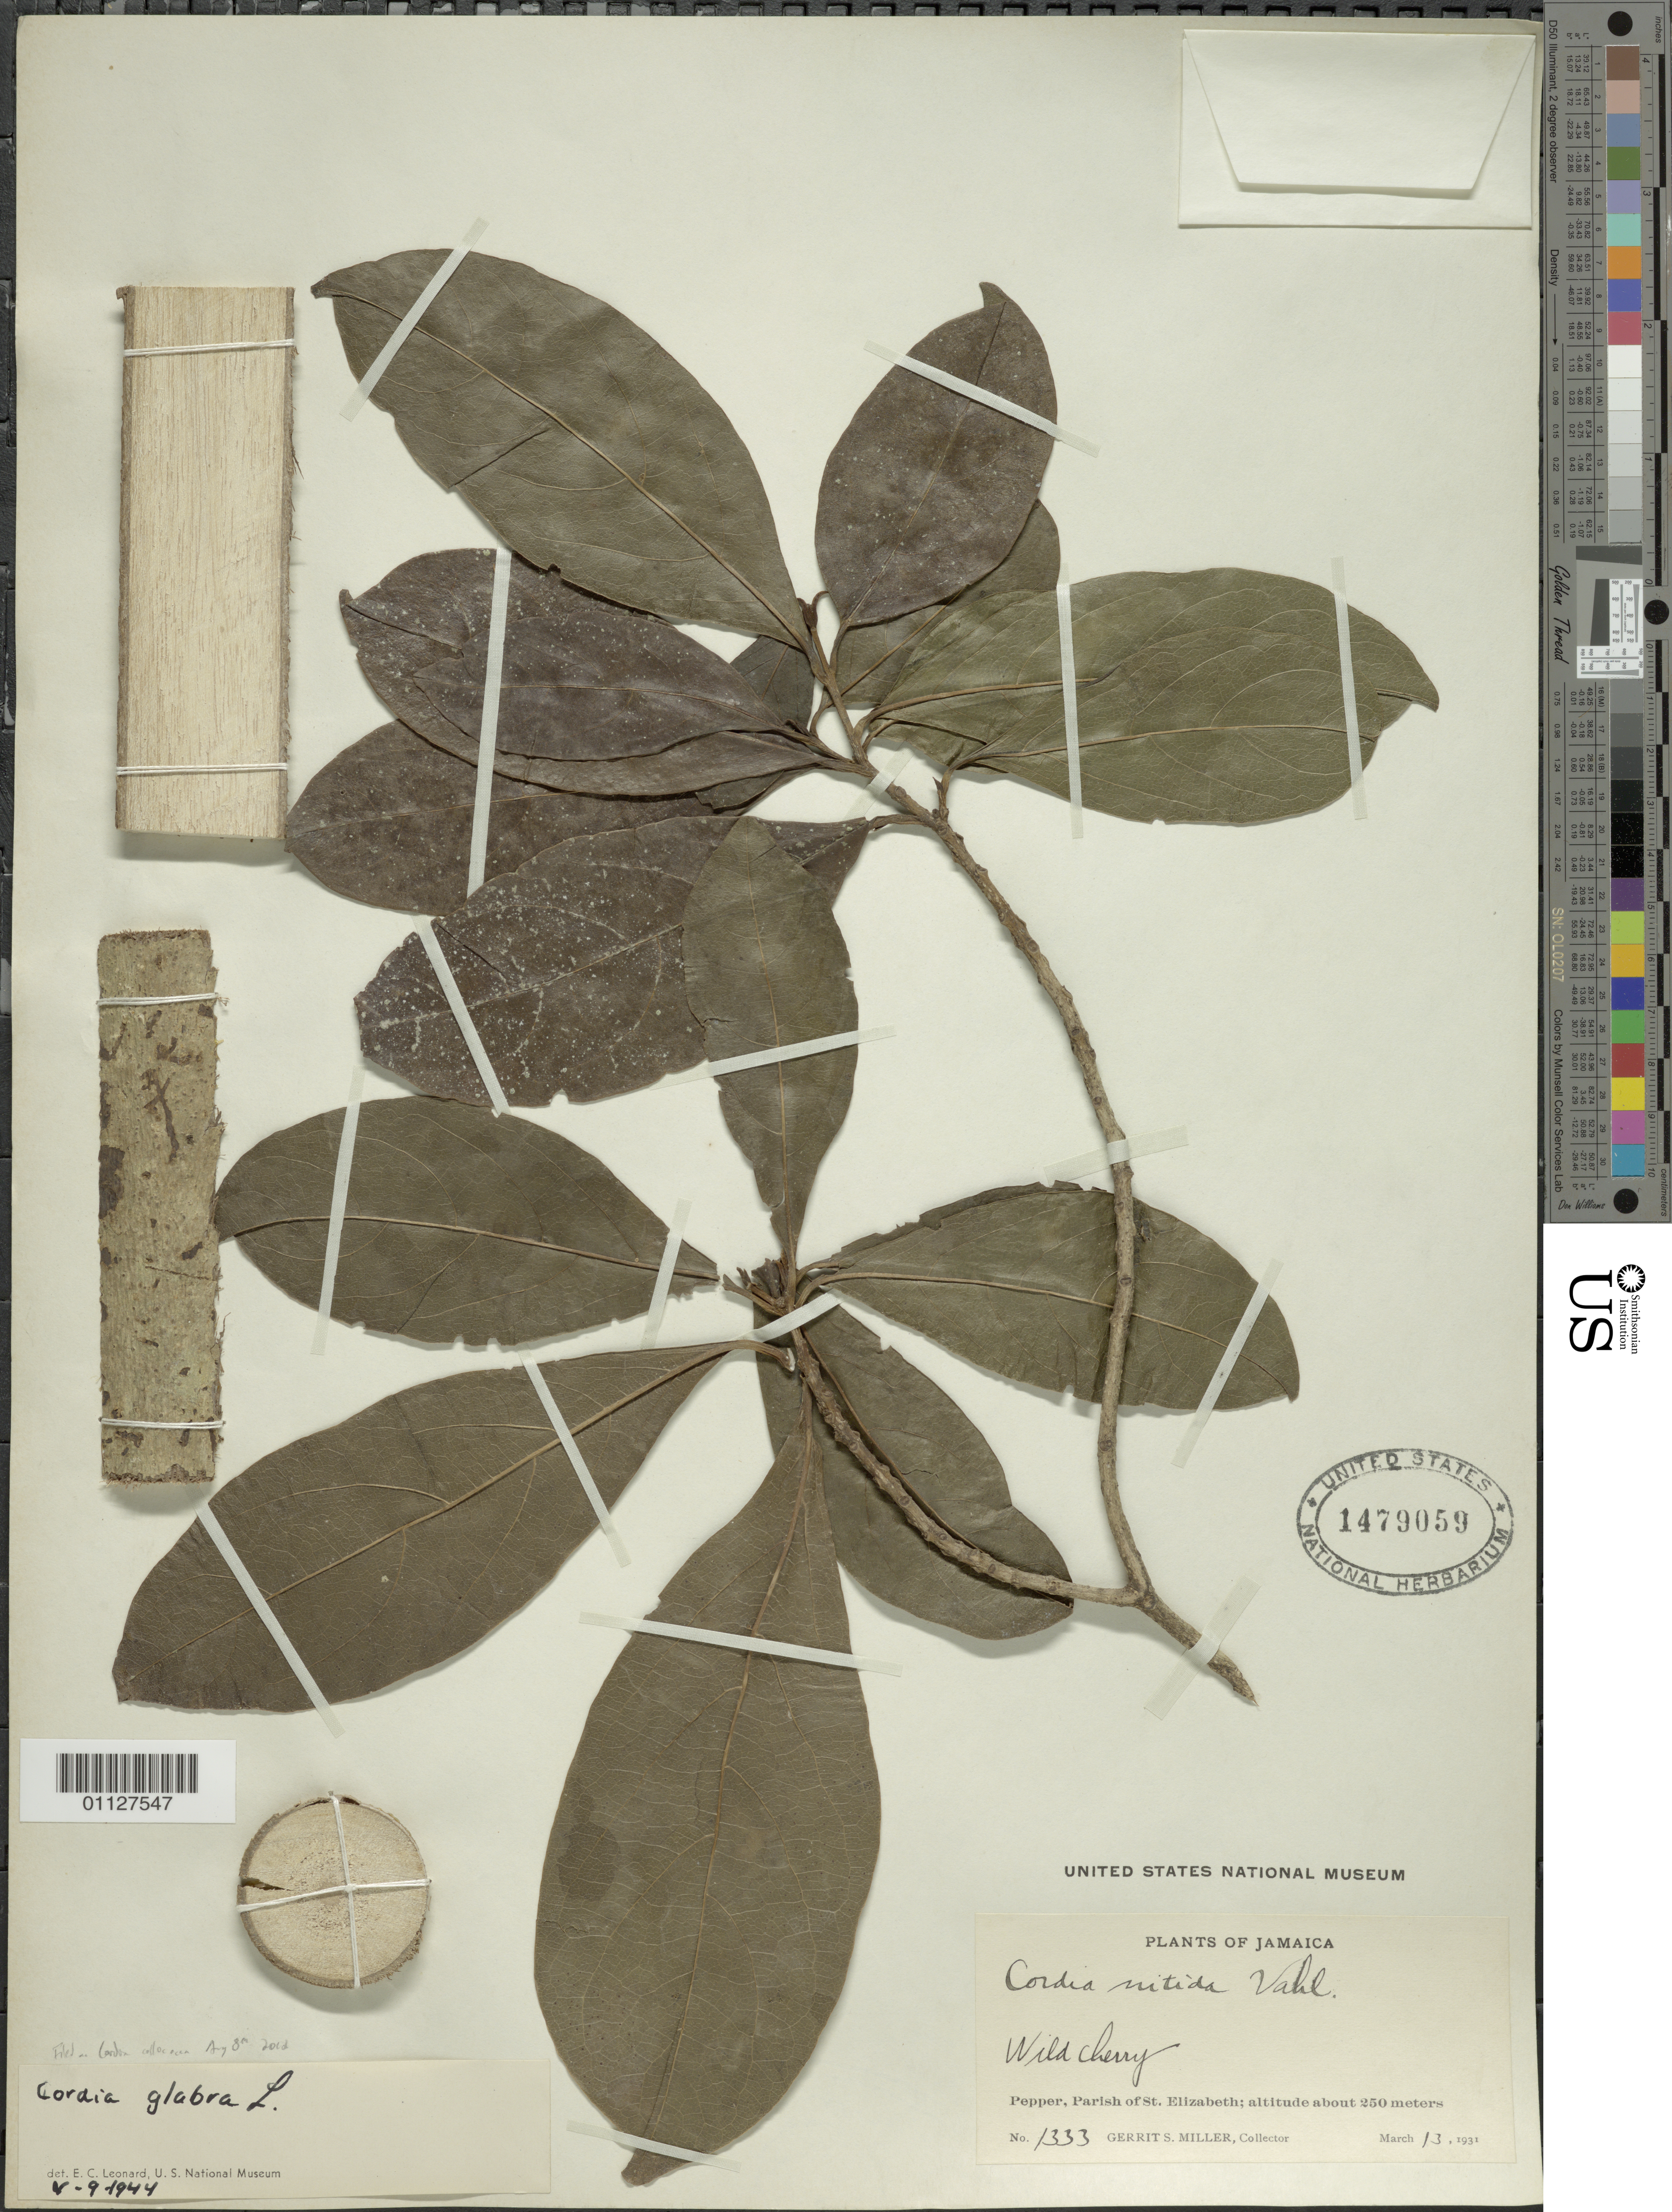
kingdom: Plantae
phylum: Tracheophyta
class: Magnoliopsida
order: Boraginales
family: Cordiaceae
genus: Cordia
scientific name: Cordia collococca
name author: L.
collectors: G. S. Miller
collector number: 1333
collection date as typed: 13 Mar 1931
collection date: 1931-03-13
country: Jamaica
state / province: Saint Elizabeth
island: Jamaica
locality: Pepper.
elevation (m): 250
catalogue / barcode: US 1479059